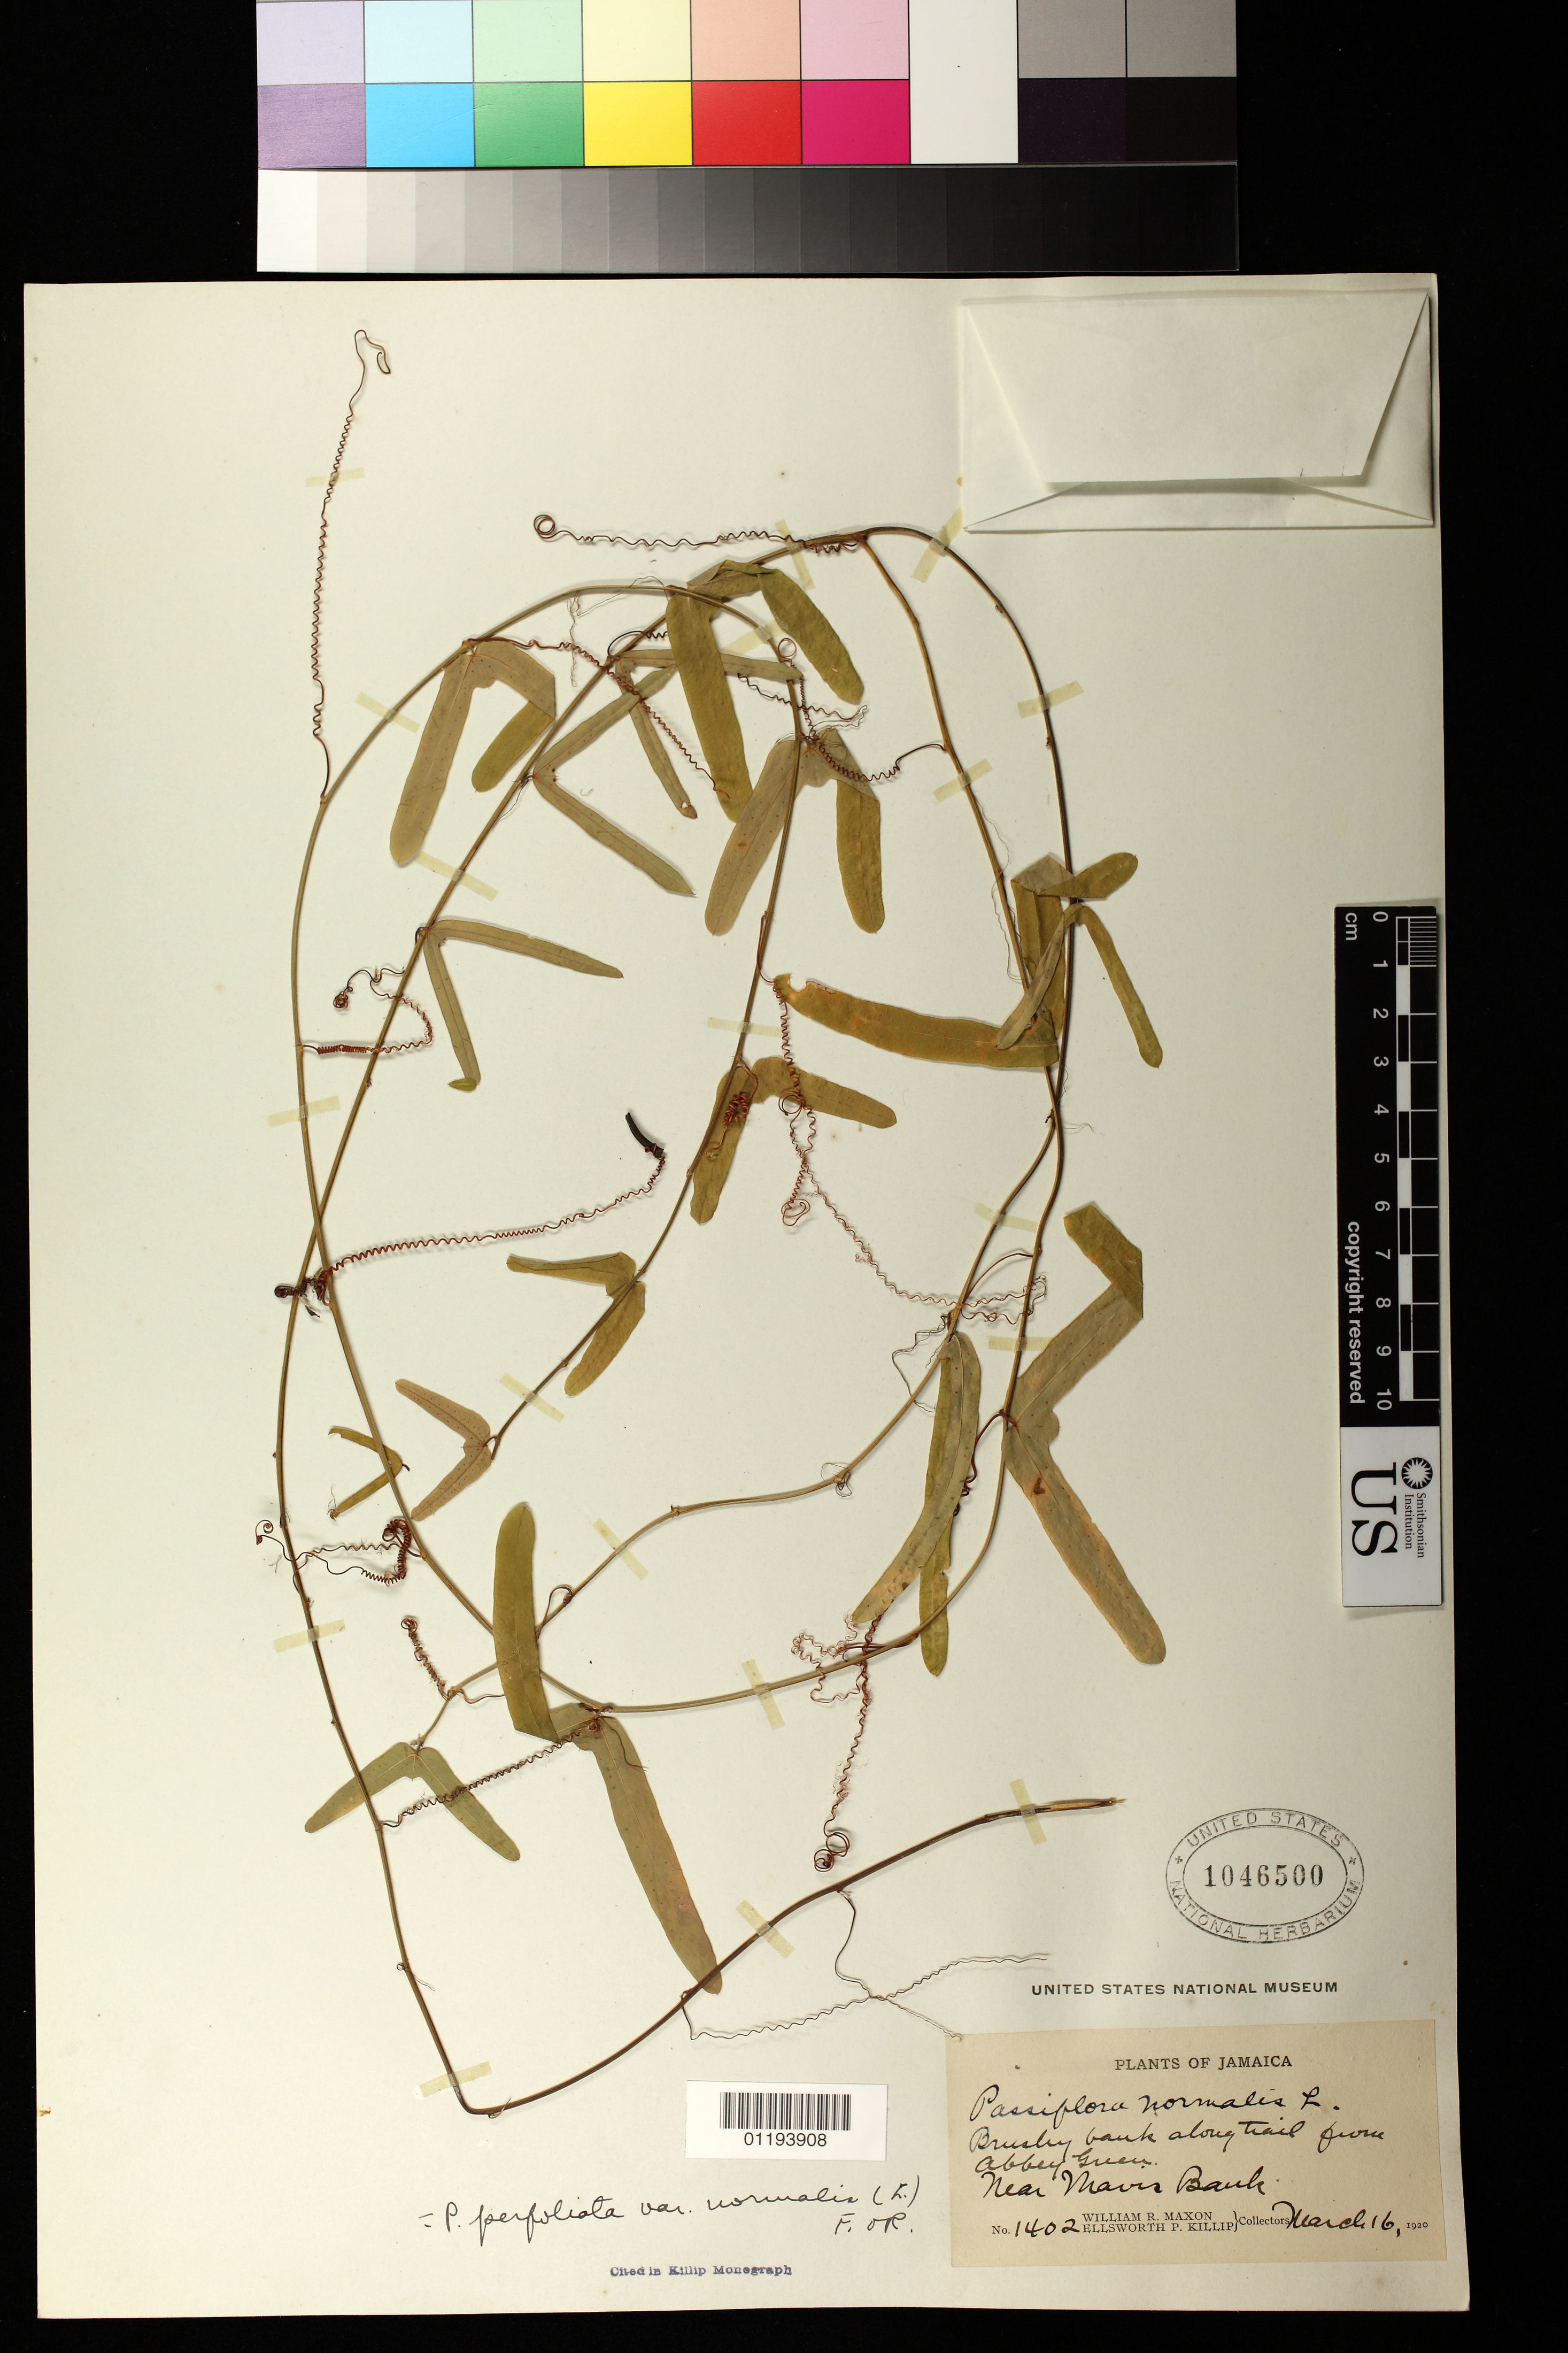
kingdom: Plantae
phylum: Tracheophyta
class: Magnoliopsida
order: Malpighiales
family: Passifloraceae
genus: Passiflora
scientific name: Passiflora perfoliata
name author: L.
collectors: W. R. Maxon & E. P. Killip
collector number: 1402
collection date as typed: Mar 16 1920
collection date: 1920-03-16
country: Jamaica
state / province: Saint Andrew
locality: Brushy bank along trail from Abbey Green near Mavis Bank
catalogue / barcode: US 1046500